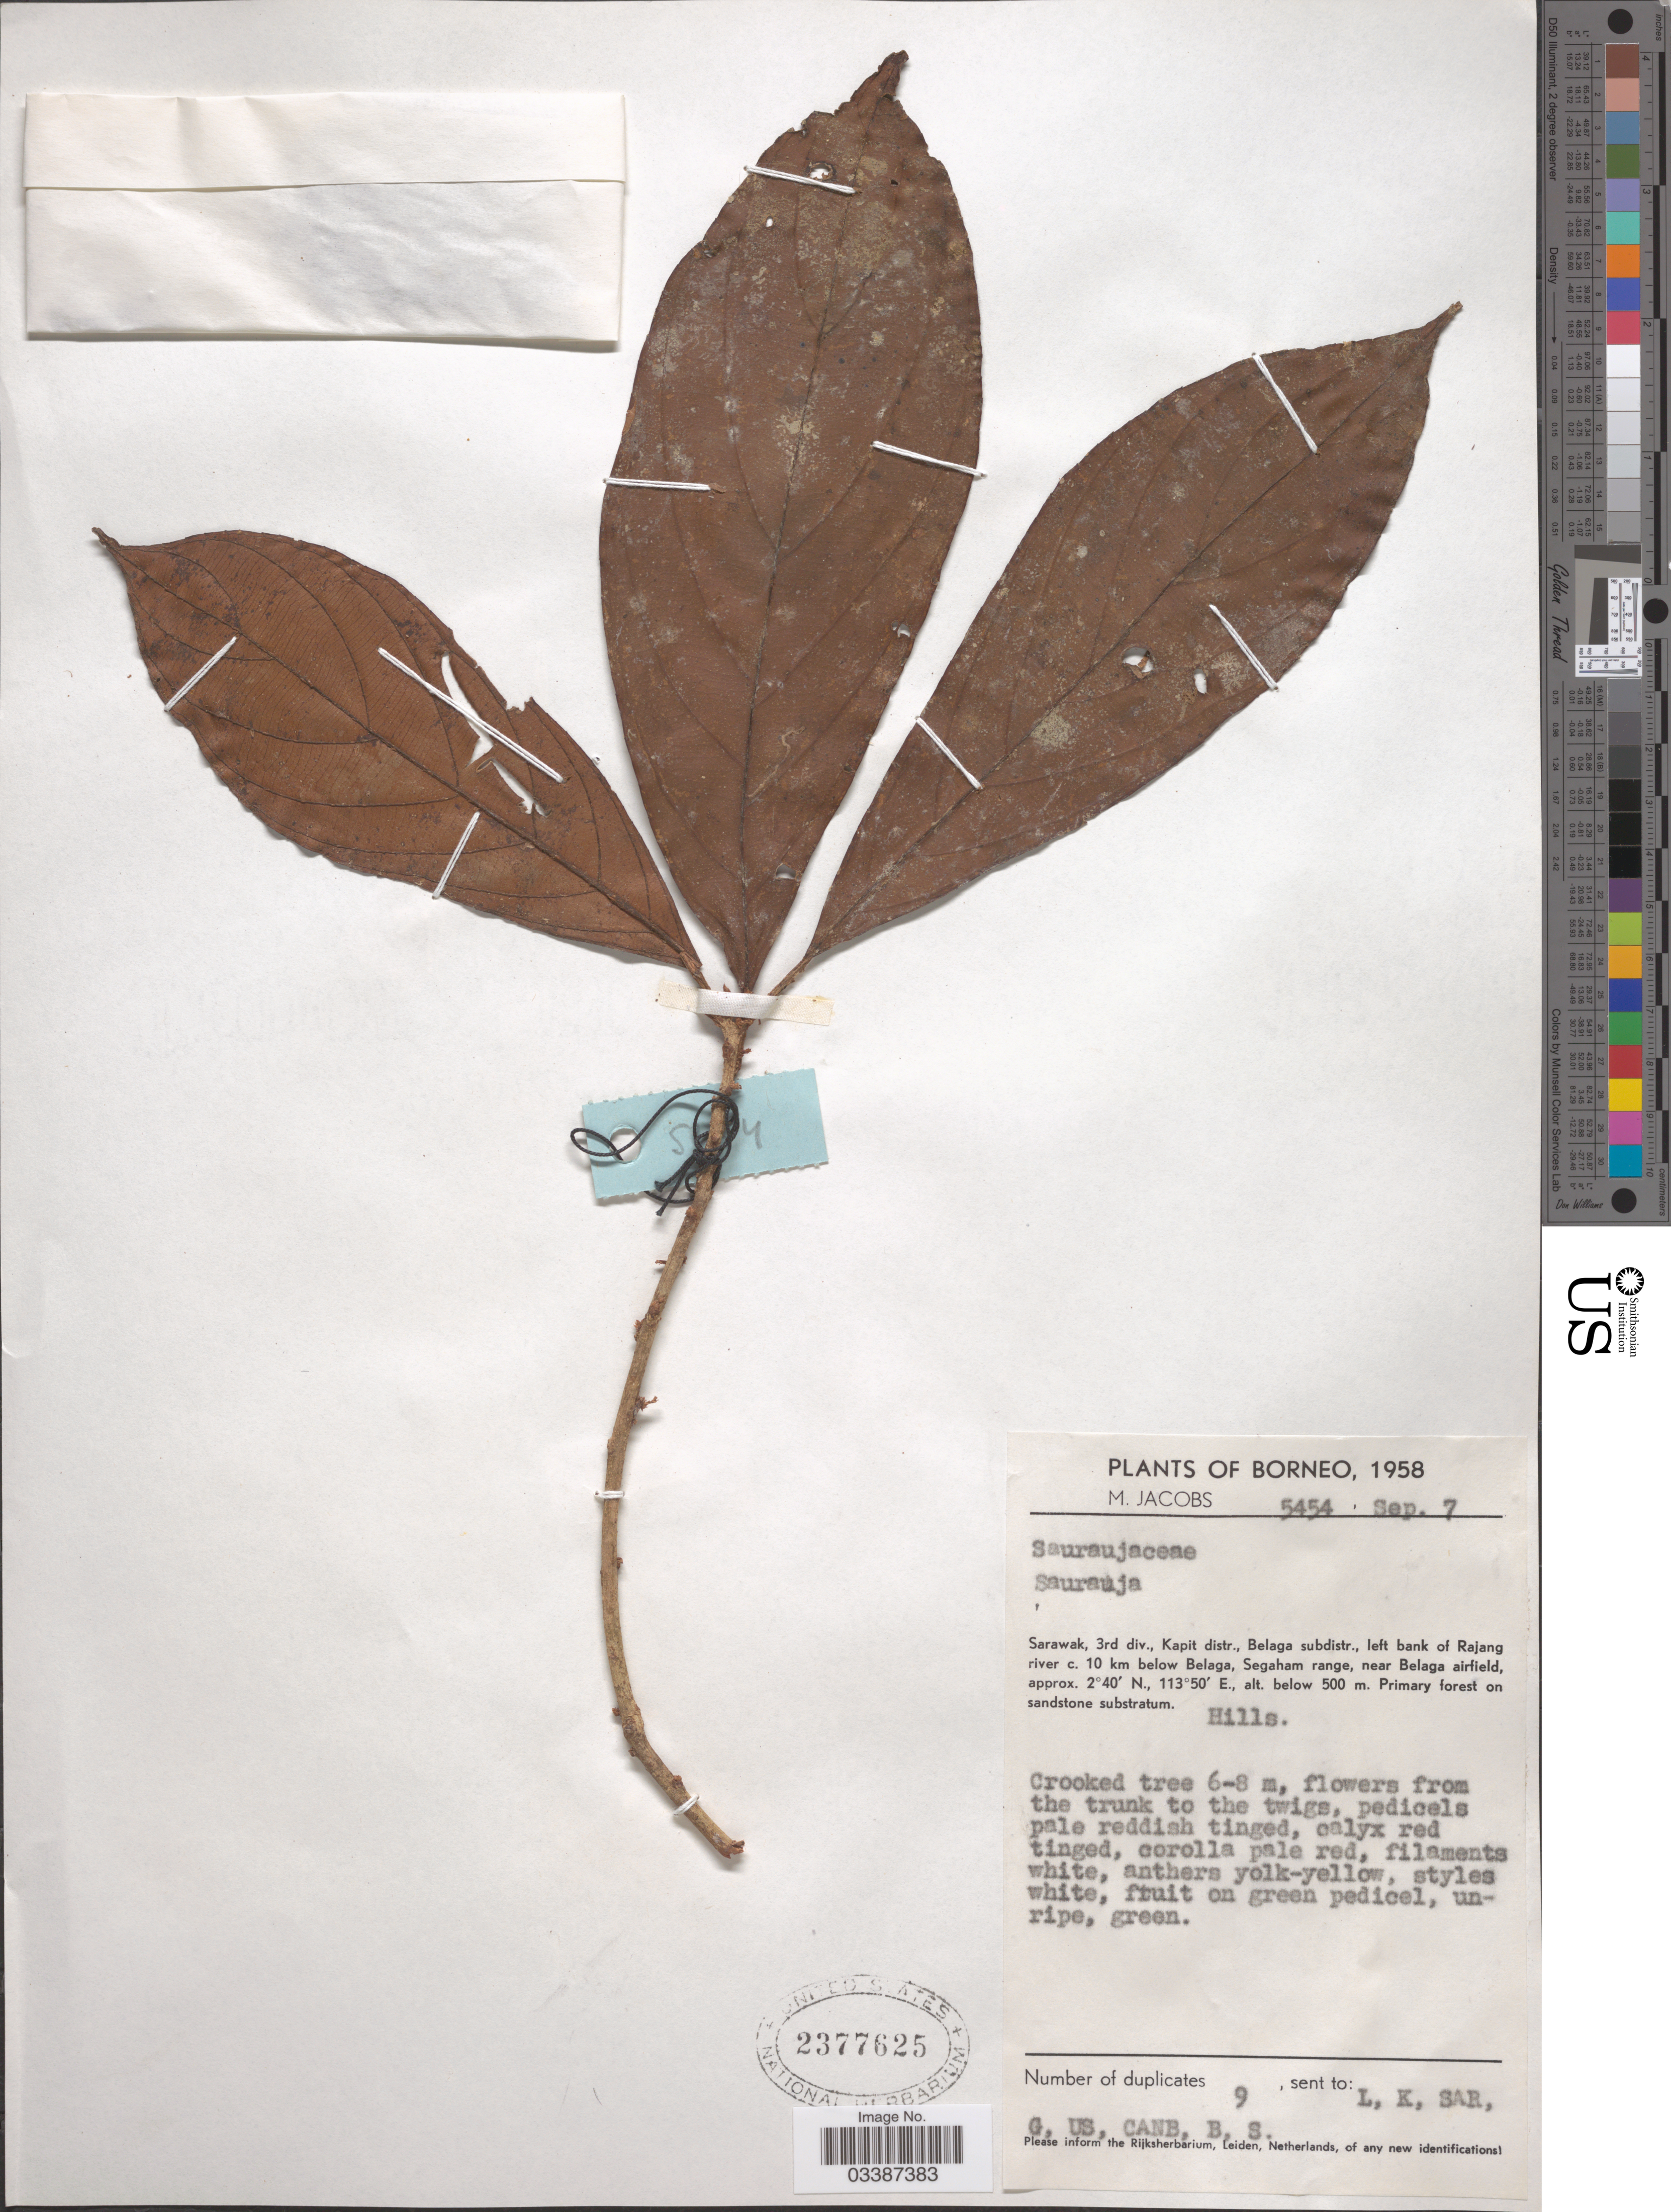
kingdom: Plantae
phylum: Tracheophyta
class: Magnoliopsida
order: Ericales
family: Actinidiaceae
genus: Saurauia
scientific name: Saurauia sp.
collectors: M. Jacobs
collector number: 5454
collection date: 1958-09-07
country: Malaysia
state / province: Sarawak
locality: Borneo. Sarawak, 3rd div., Kapit distr., Belaga subdistr., left bank of Rajang river c. 10 km below Belaga, Segaham range, near Belaga airfield.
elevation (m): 500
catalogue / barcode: US 2377625